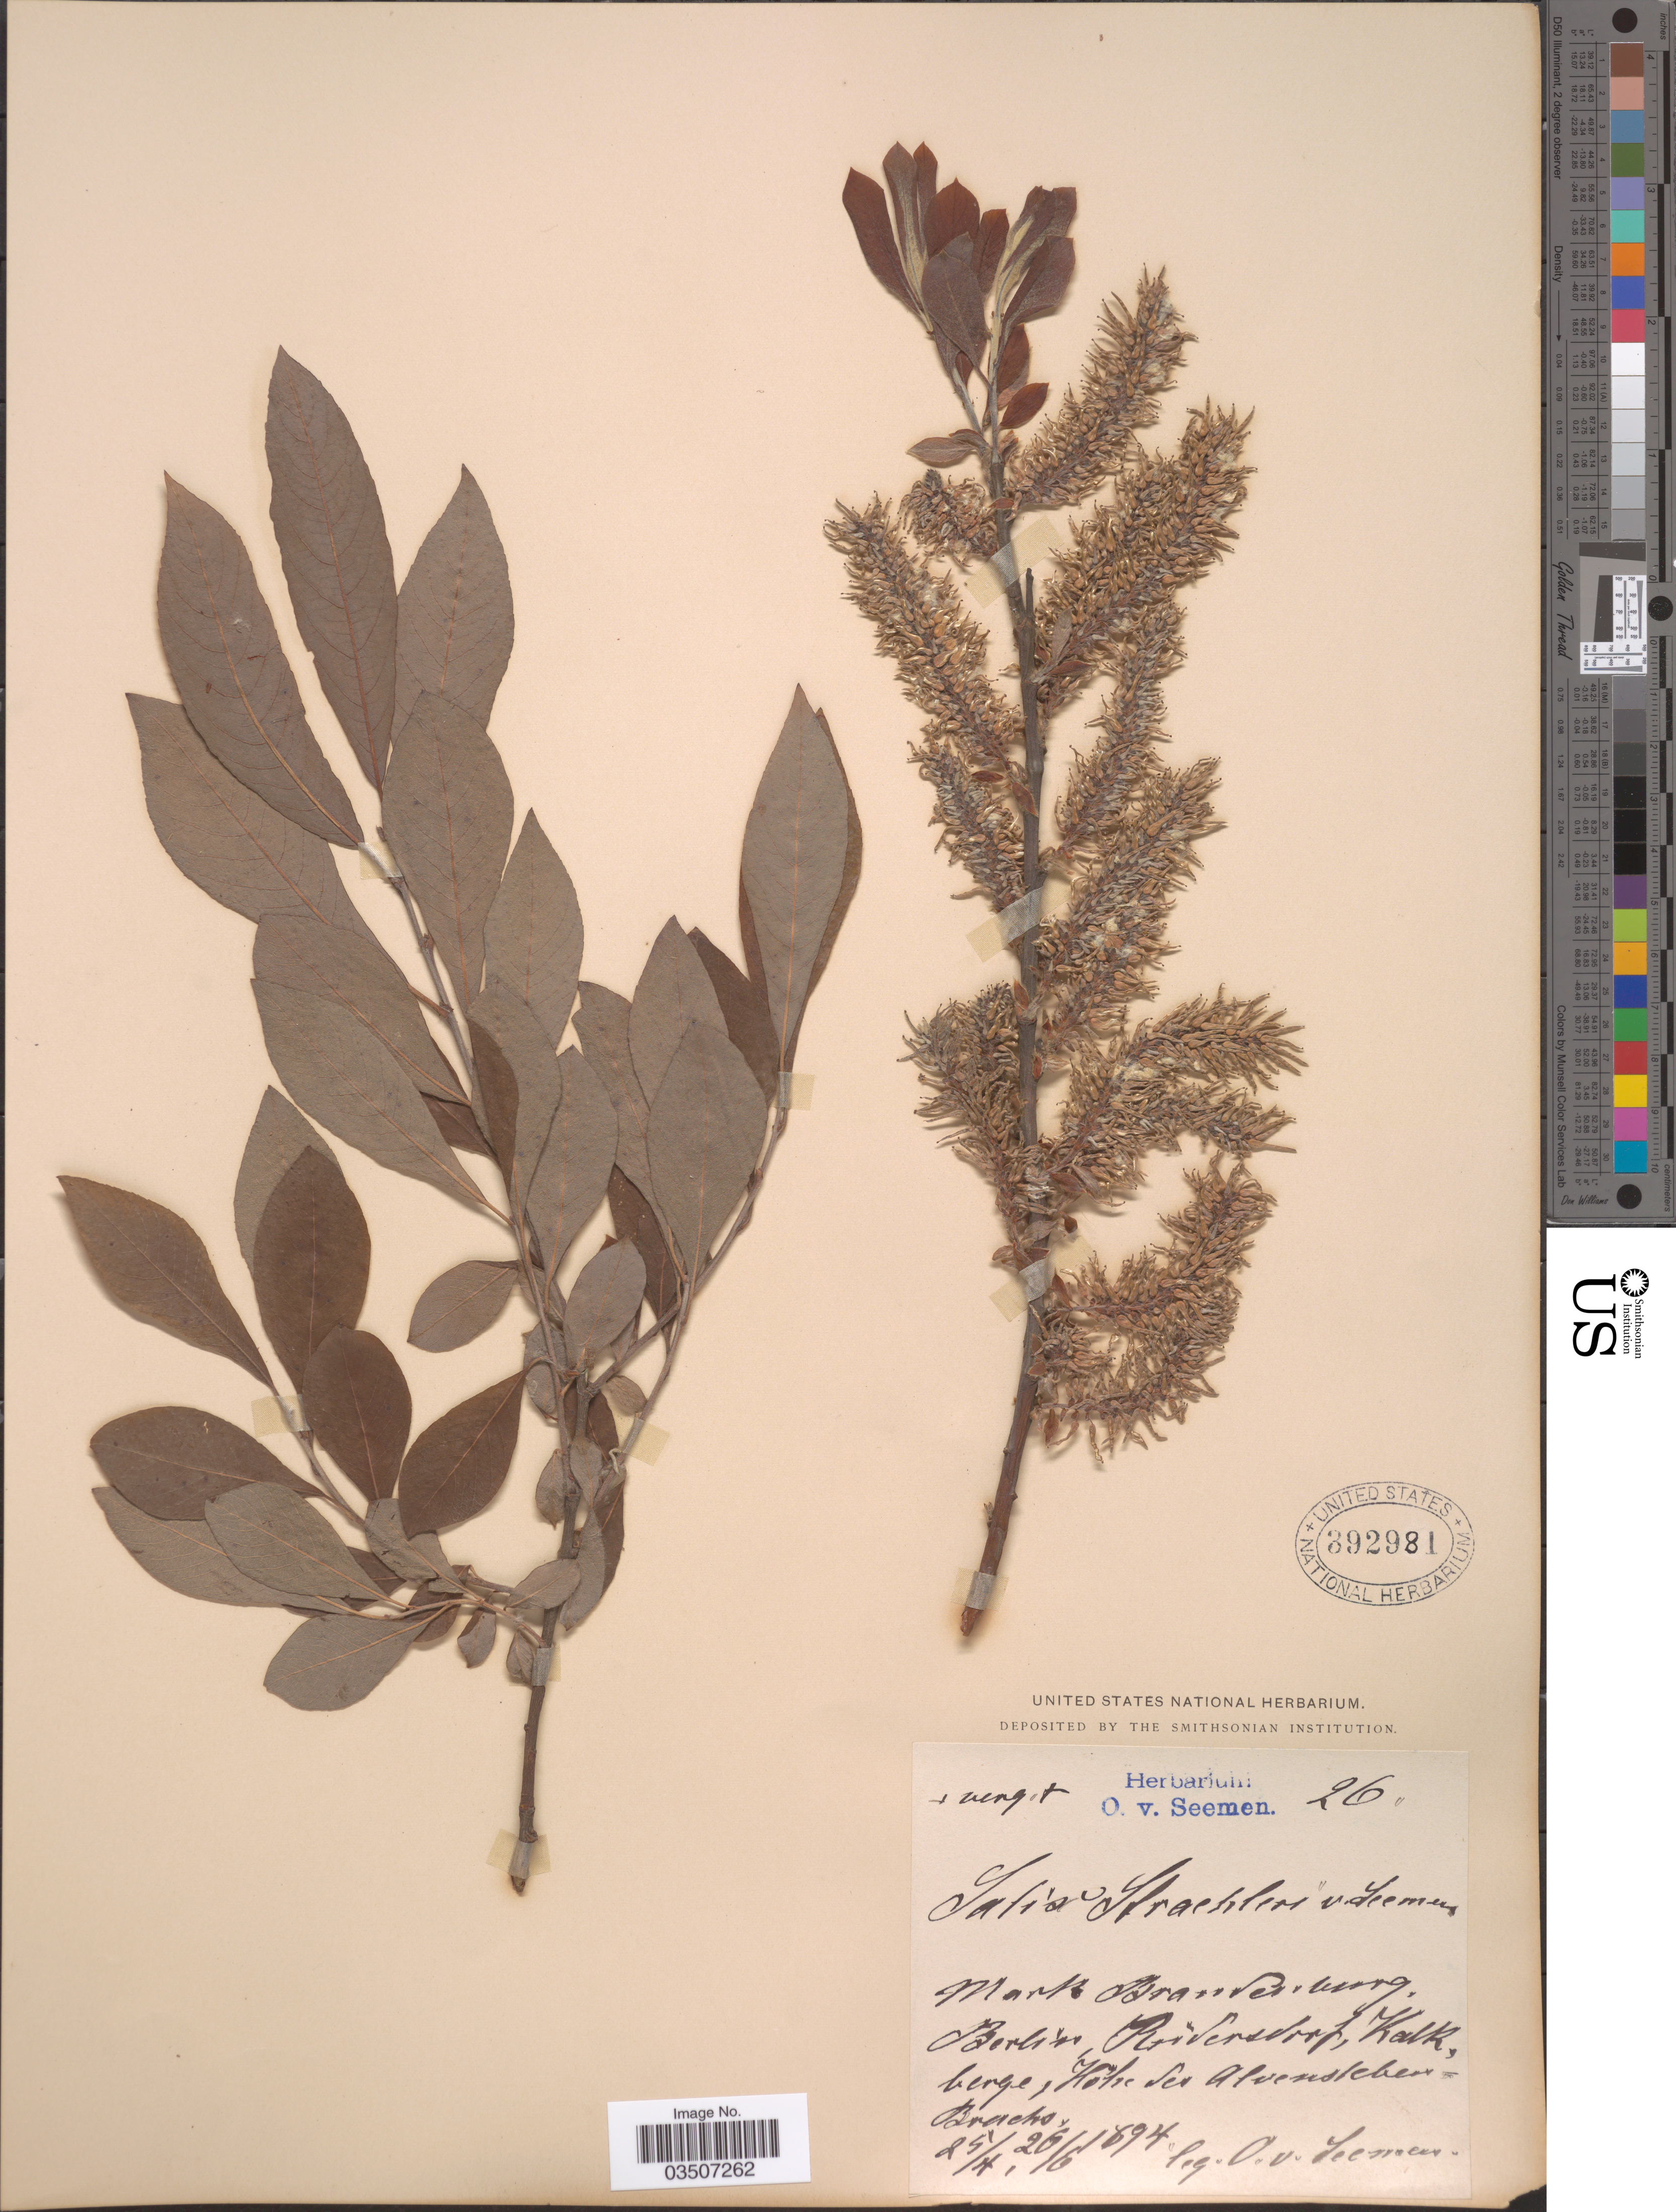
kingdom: Plantae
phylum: Tracheophyta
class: Magnoliopsida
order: Malpighiales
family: Salicaceae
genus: Salix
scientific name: Salix x straehleri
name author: Seemen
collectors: K. O. von Seemen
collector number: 26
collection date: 1894-04-25/1894-06-26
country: Germany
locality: Mark Brandenburg. Berlin Rüdersdorf, Kalkberge, Höhe des Alvensleben Brachs.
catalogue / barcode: US 392981